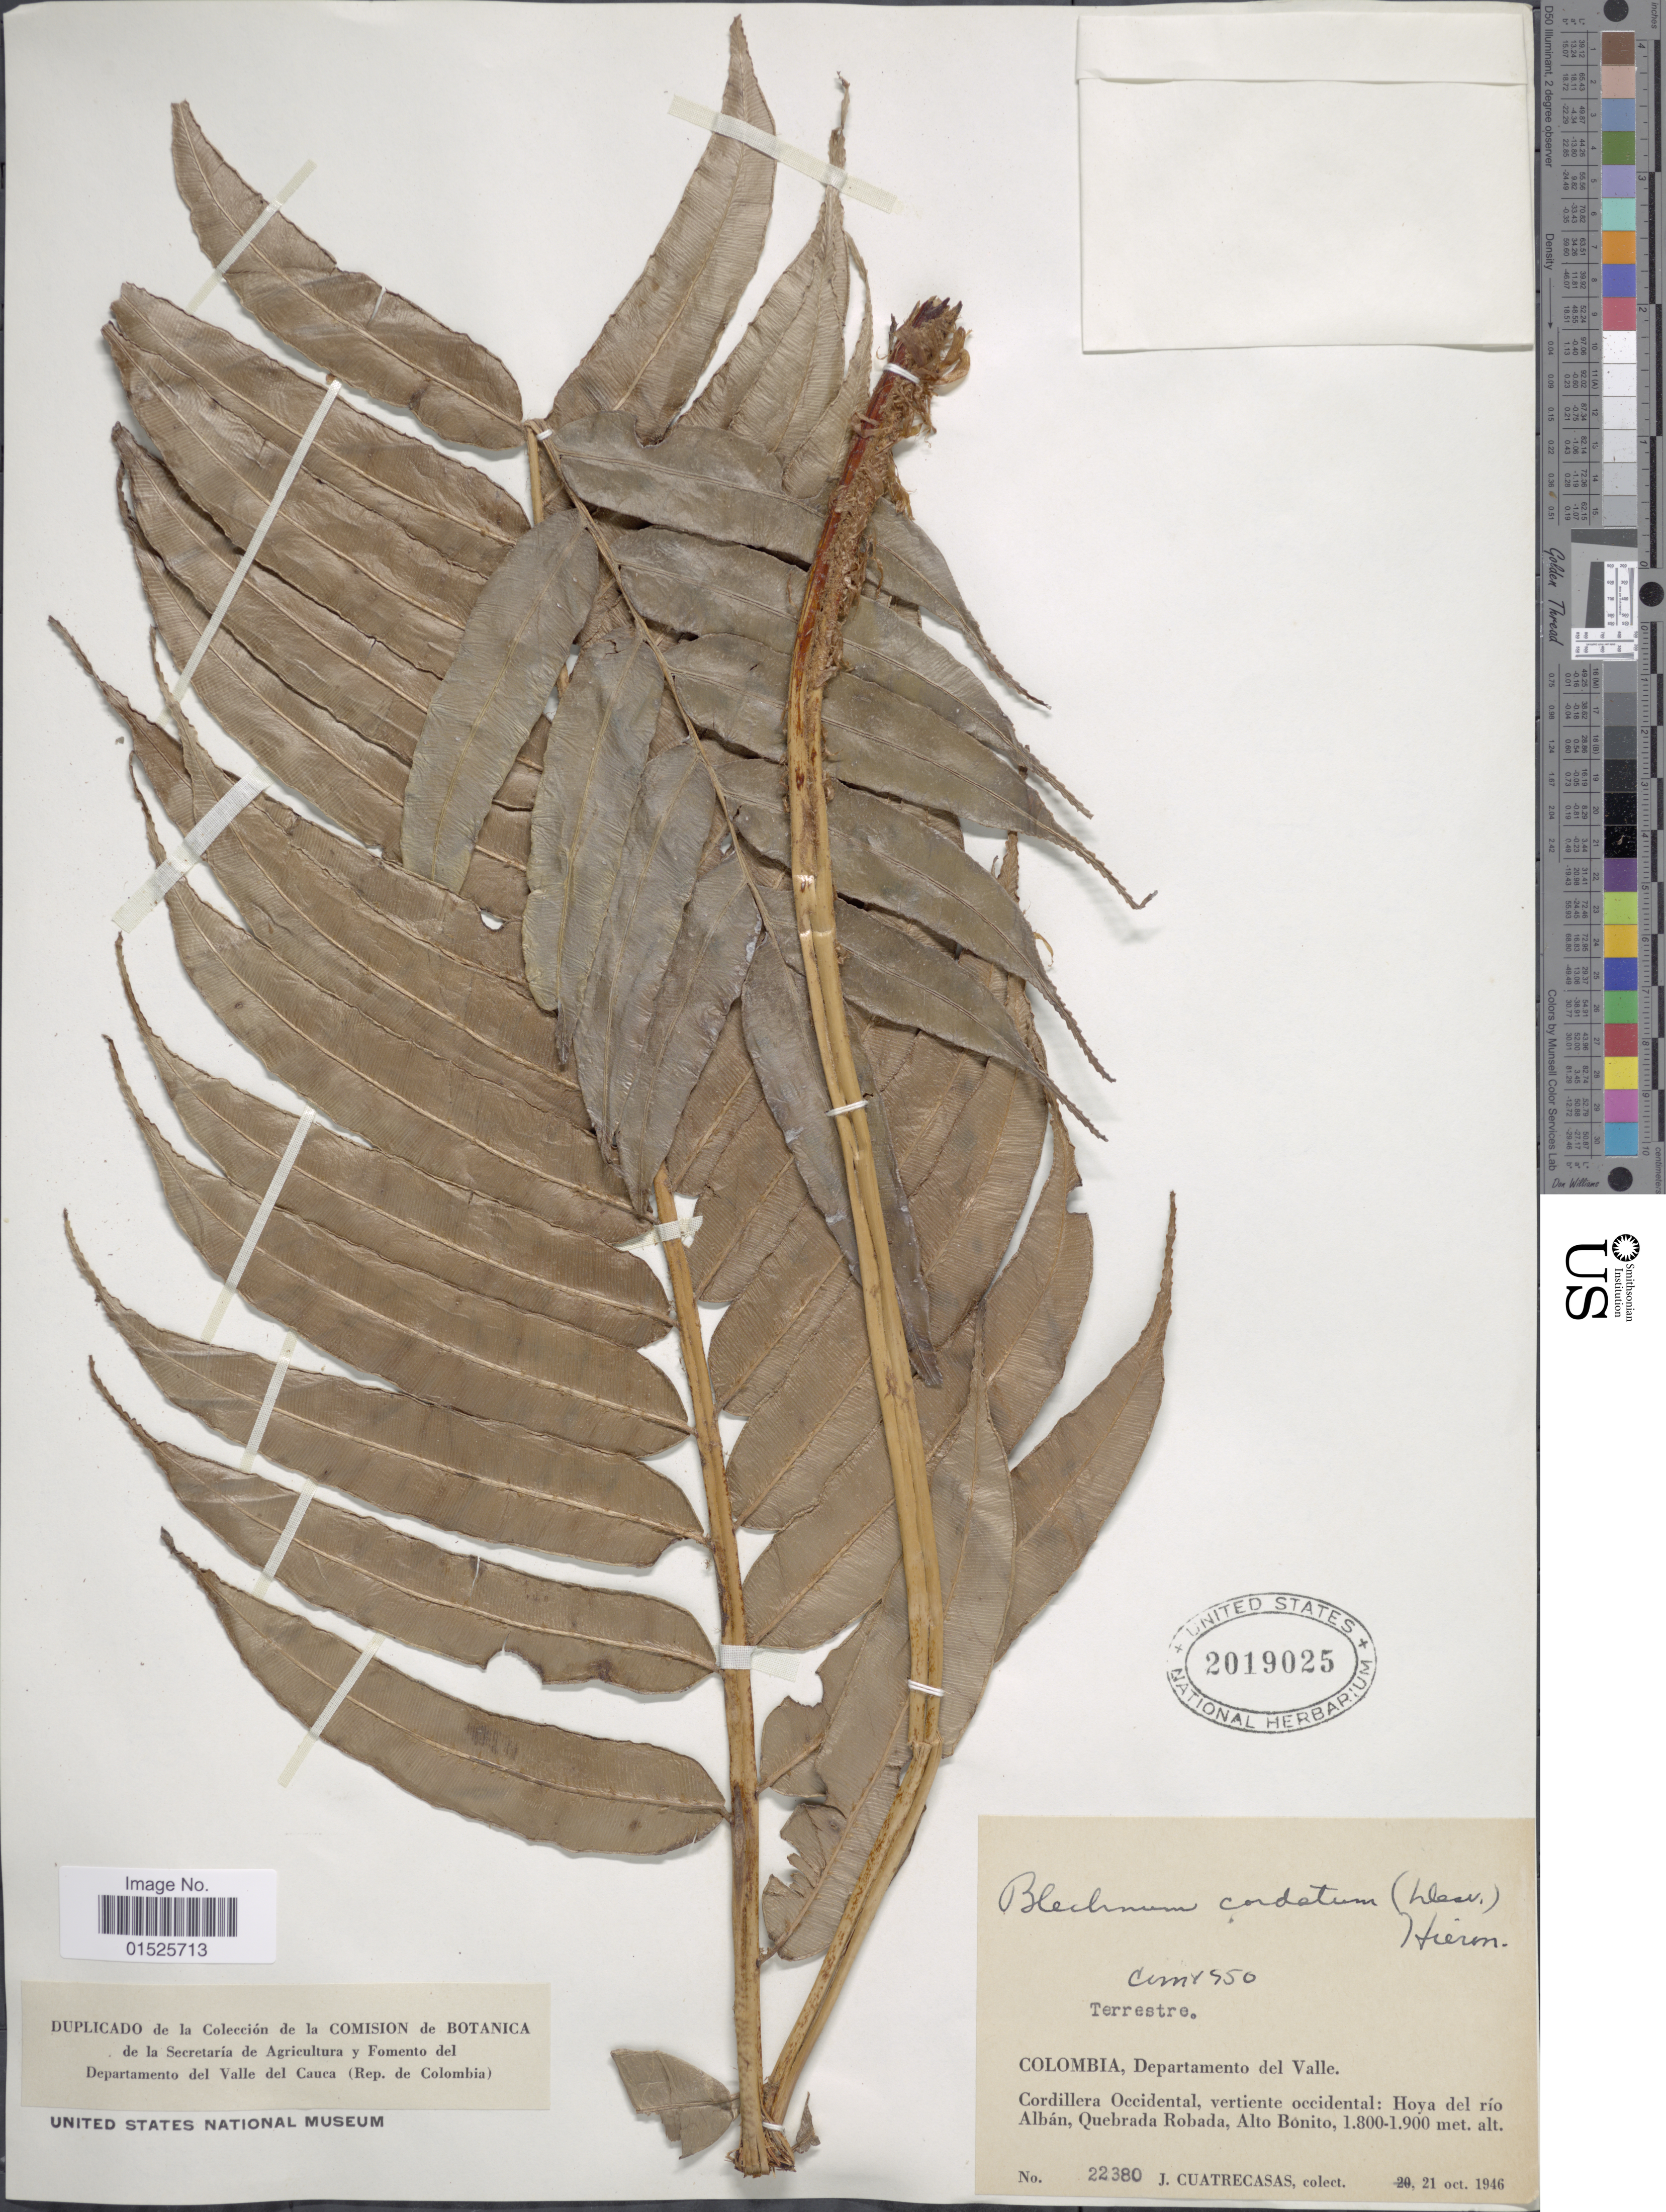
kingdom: Plantae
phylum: Tracheophyta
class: Polypodiopsida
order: Polypodiales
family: Blechnaceae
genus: Blechnum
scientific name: Blechnum cordatum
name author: (Desv.) Hieron.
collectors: J. Cuatrecasas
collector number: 22380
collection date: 1946-10-21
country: Colombia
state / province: Valle del Cauca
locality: Departamento del Valle. Cordillera Occidental, vertiente occidental: Hoya del río Albán, Quebrada Robada, Alto Bonito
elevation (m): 1800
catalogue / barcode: US 2019025